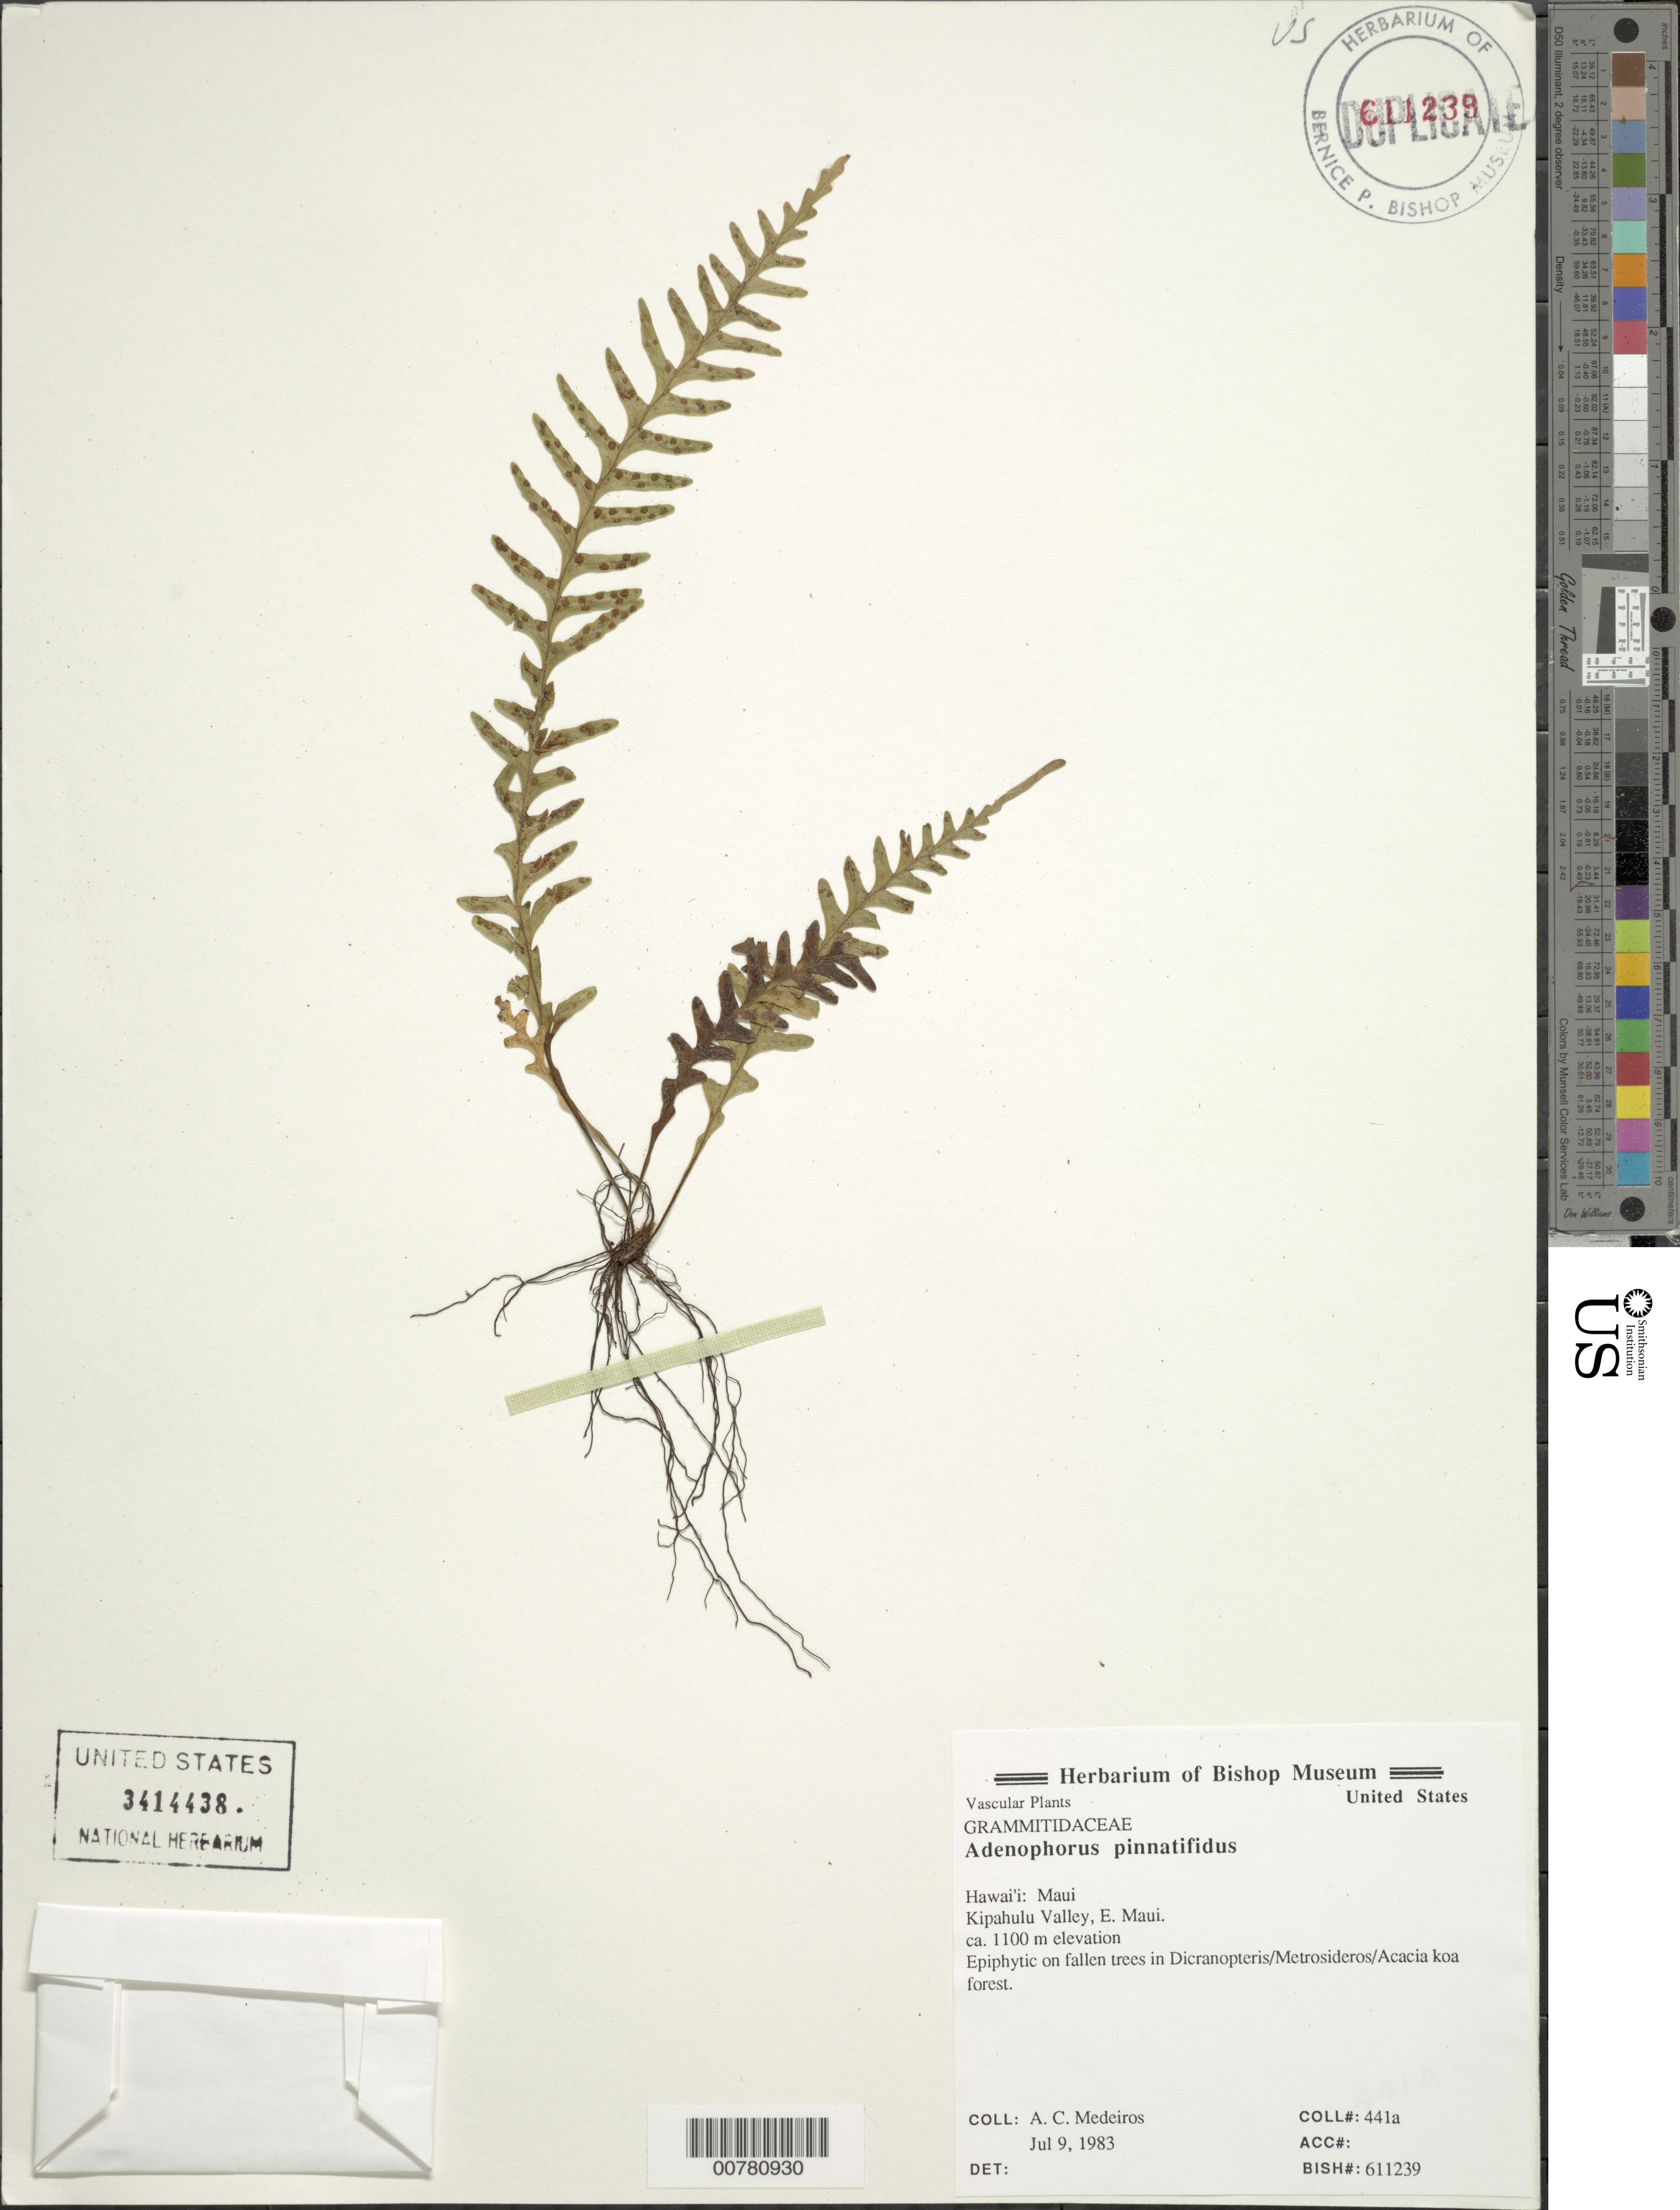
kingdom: Plantae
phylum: Tracheophyta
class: Polypodiopsida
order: Polypodiales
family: Polypodiaceae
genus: Adenophorus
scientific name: Adenophorus pinnatifidus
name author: Gaudich.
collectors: A. Medeiros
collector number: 441a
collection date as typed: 9 Jul 1983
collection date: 1983-07-09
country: United States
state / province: Hawaii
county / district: Maui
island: Maui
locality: Kipahulu Valley, E Maui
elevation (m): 1100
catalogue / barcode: US 3414438